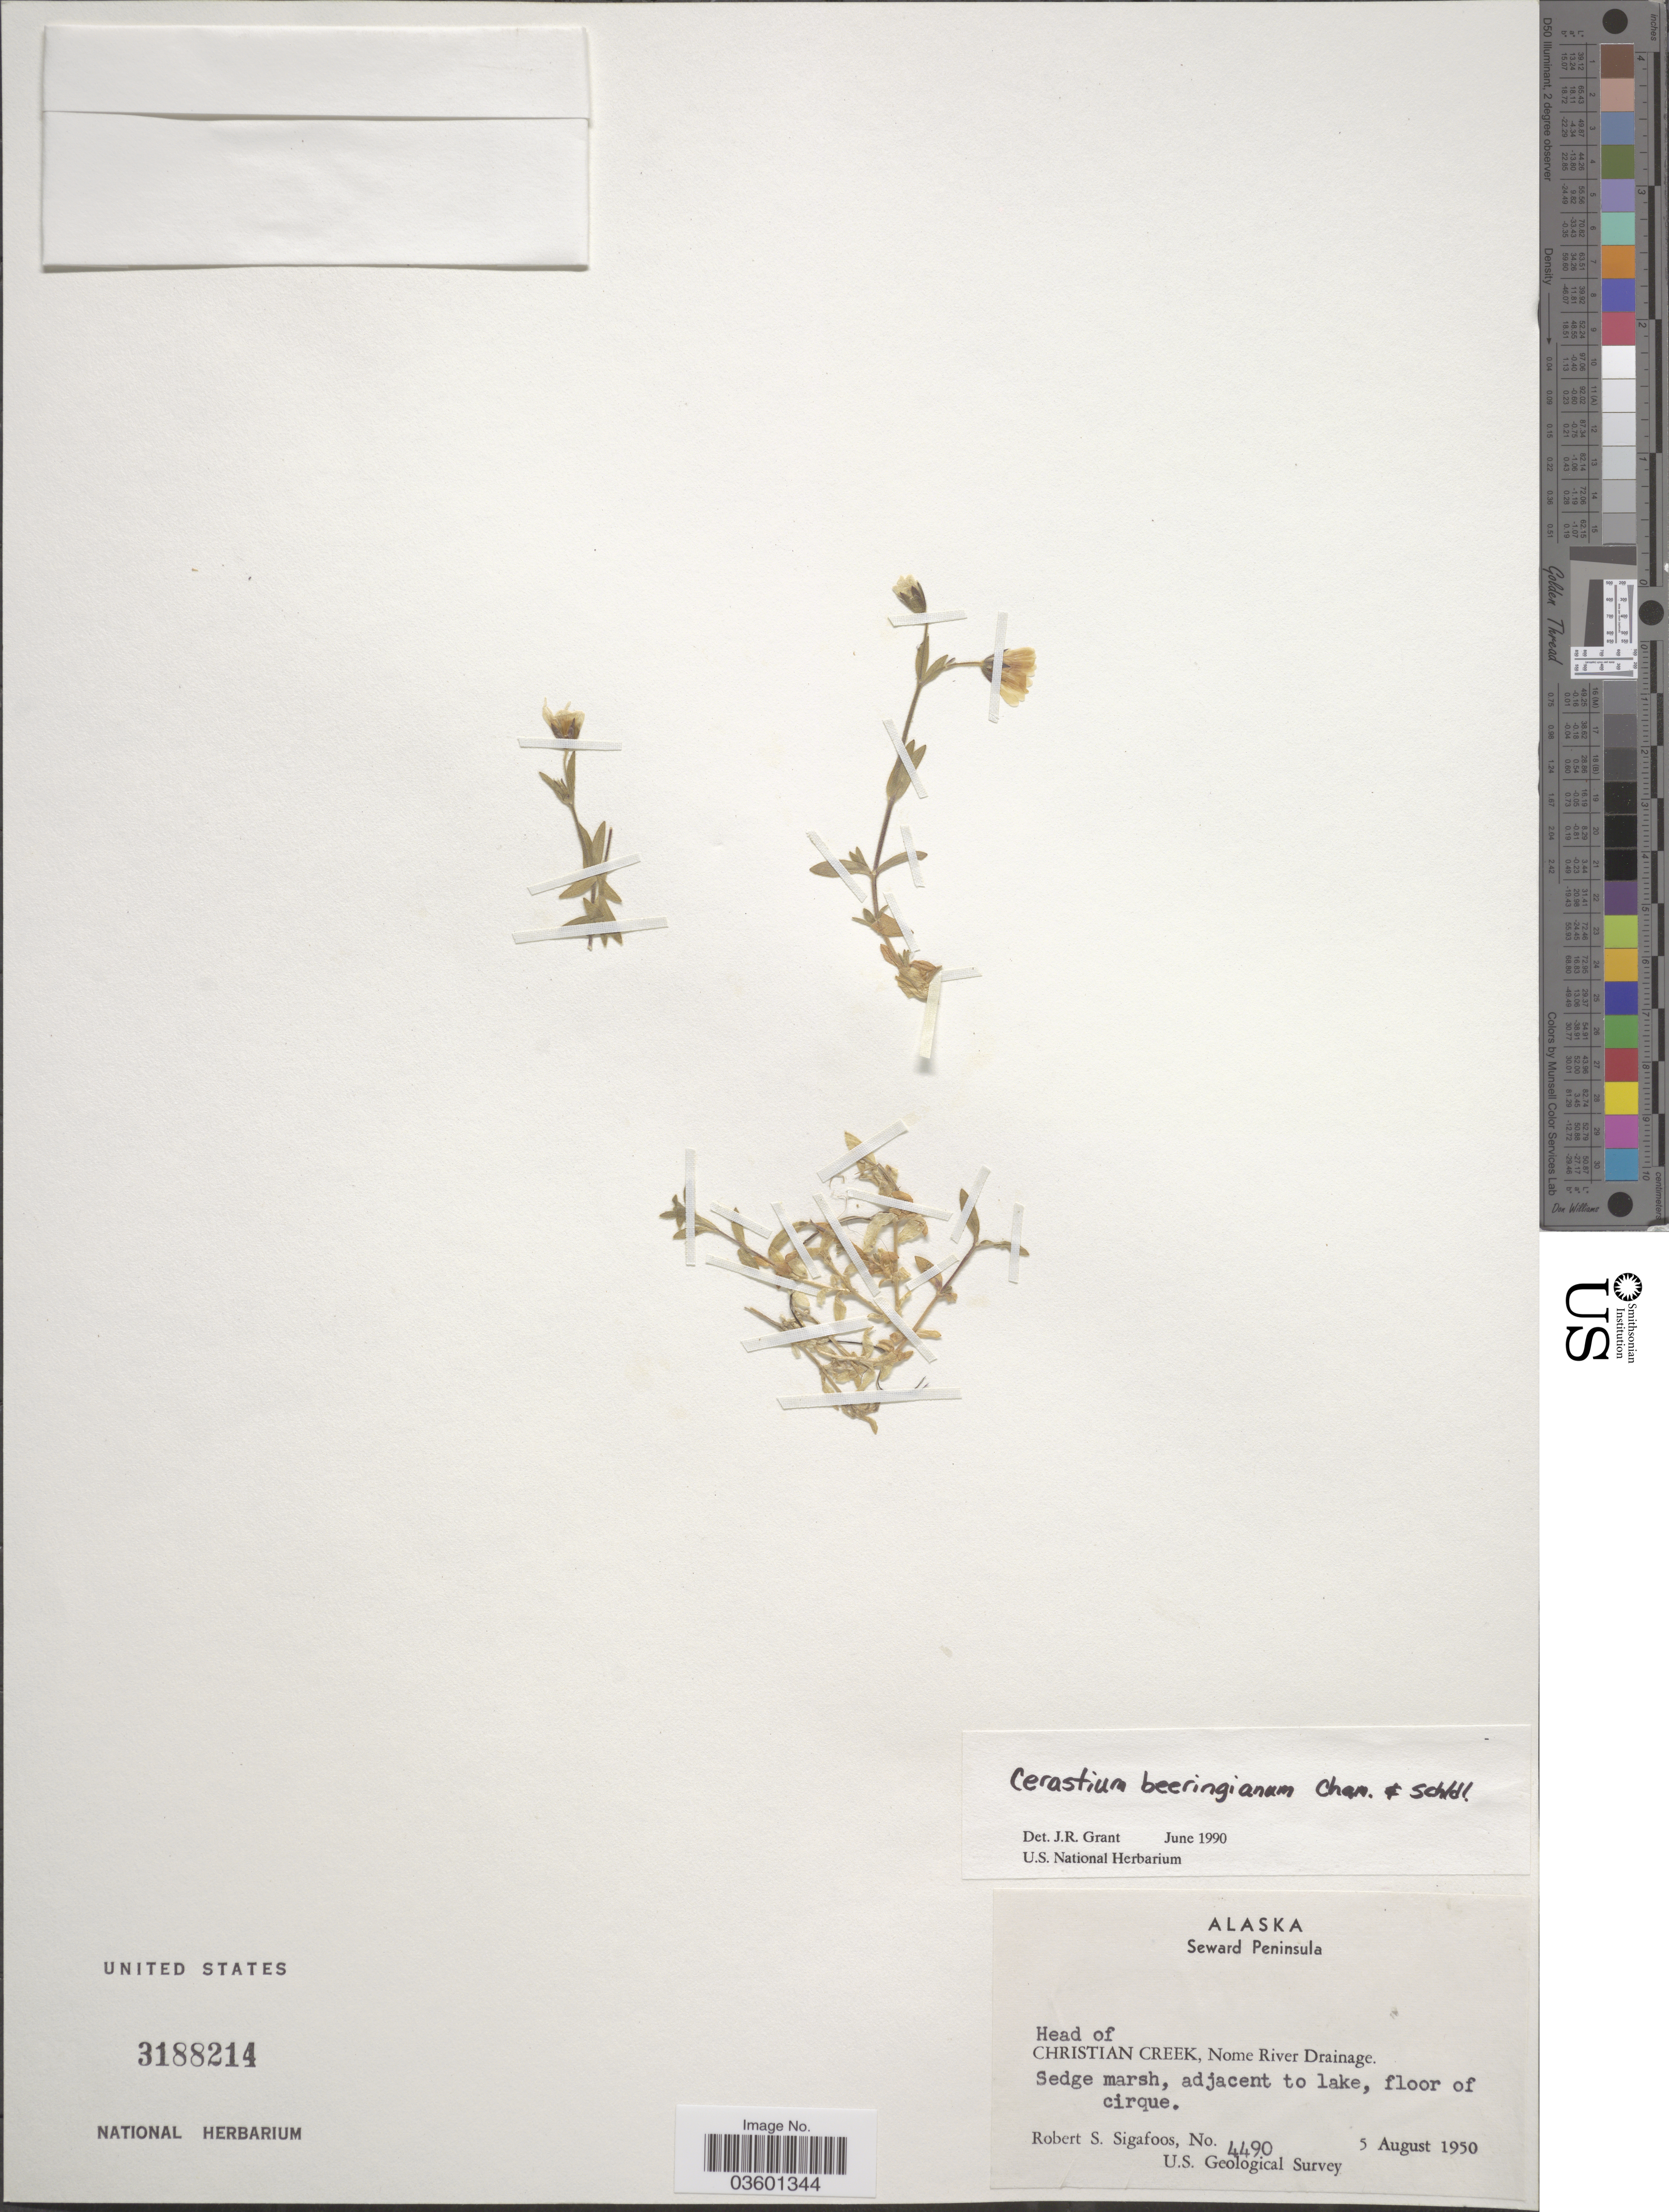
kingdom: Plantae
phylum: Tracheophyta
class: Magnoliopsida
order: Caryophyllales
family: Caryophyllaceae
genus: Cerastium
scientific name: Cerastium beeringianum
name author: Cham. & Schltdl.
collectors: R. Sigafoos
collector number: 4490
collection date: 1950-08-05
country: United States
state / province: Alaska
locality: Seward Peninsula. Head of Christian Creek, Nome River Drainage. Sedge marsh, adjacent to lake, floor of cirque.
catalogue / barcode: US 3188214